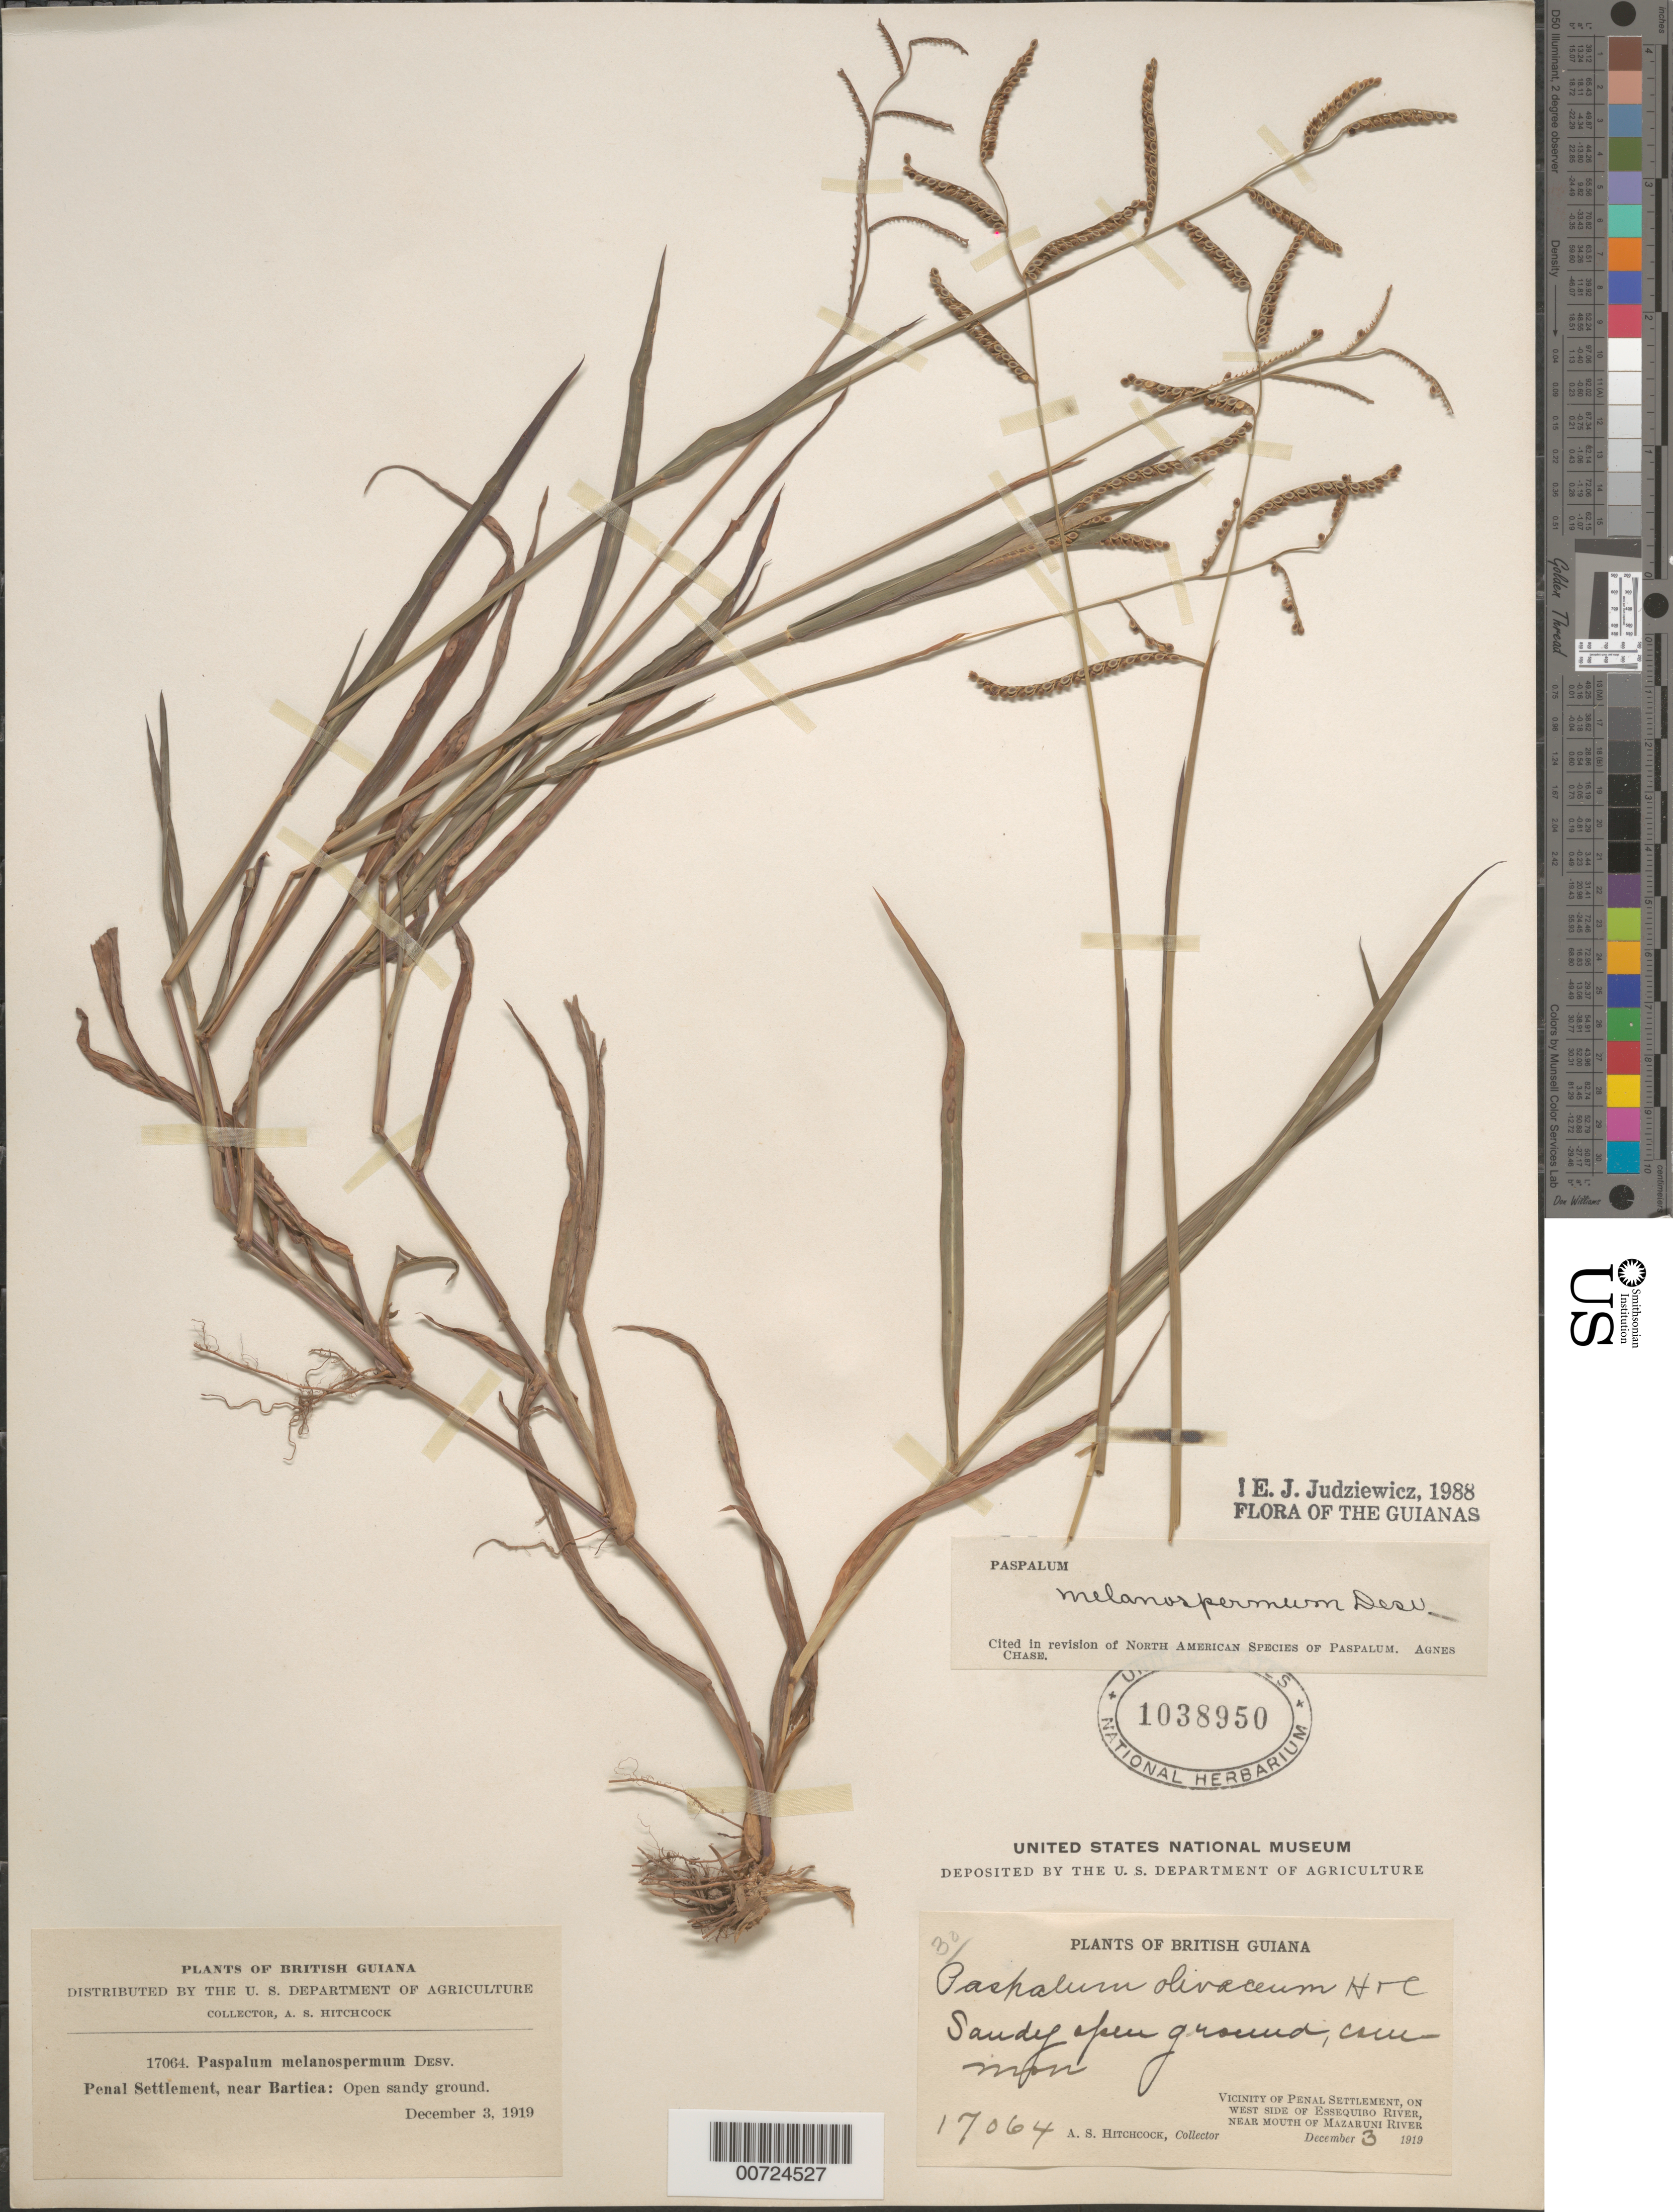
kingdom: Plantae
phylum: Tracheophyta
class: Liliopsida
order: Poales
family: Poaceae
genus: Paspalum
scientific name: Paspalum melanospermum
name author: Desv. ex Poir.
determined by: Judziewicz, E. J.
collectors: A. S. Hitchcock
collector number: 17064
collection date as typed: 3-Dec-19 to 9-Dec-19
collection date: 1919-12-03/1919-12-09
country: Guyana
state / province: Cuyuni-Mazaruni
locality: Penal Settlement, on W side of Essequibo River, near mouth of Mazaruni River; near Bartica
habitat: Open sandy ground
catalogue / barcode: US 1038950